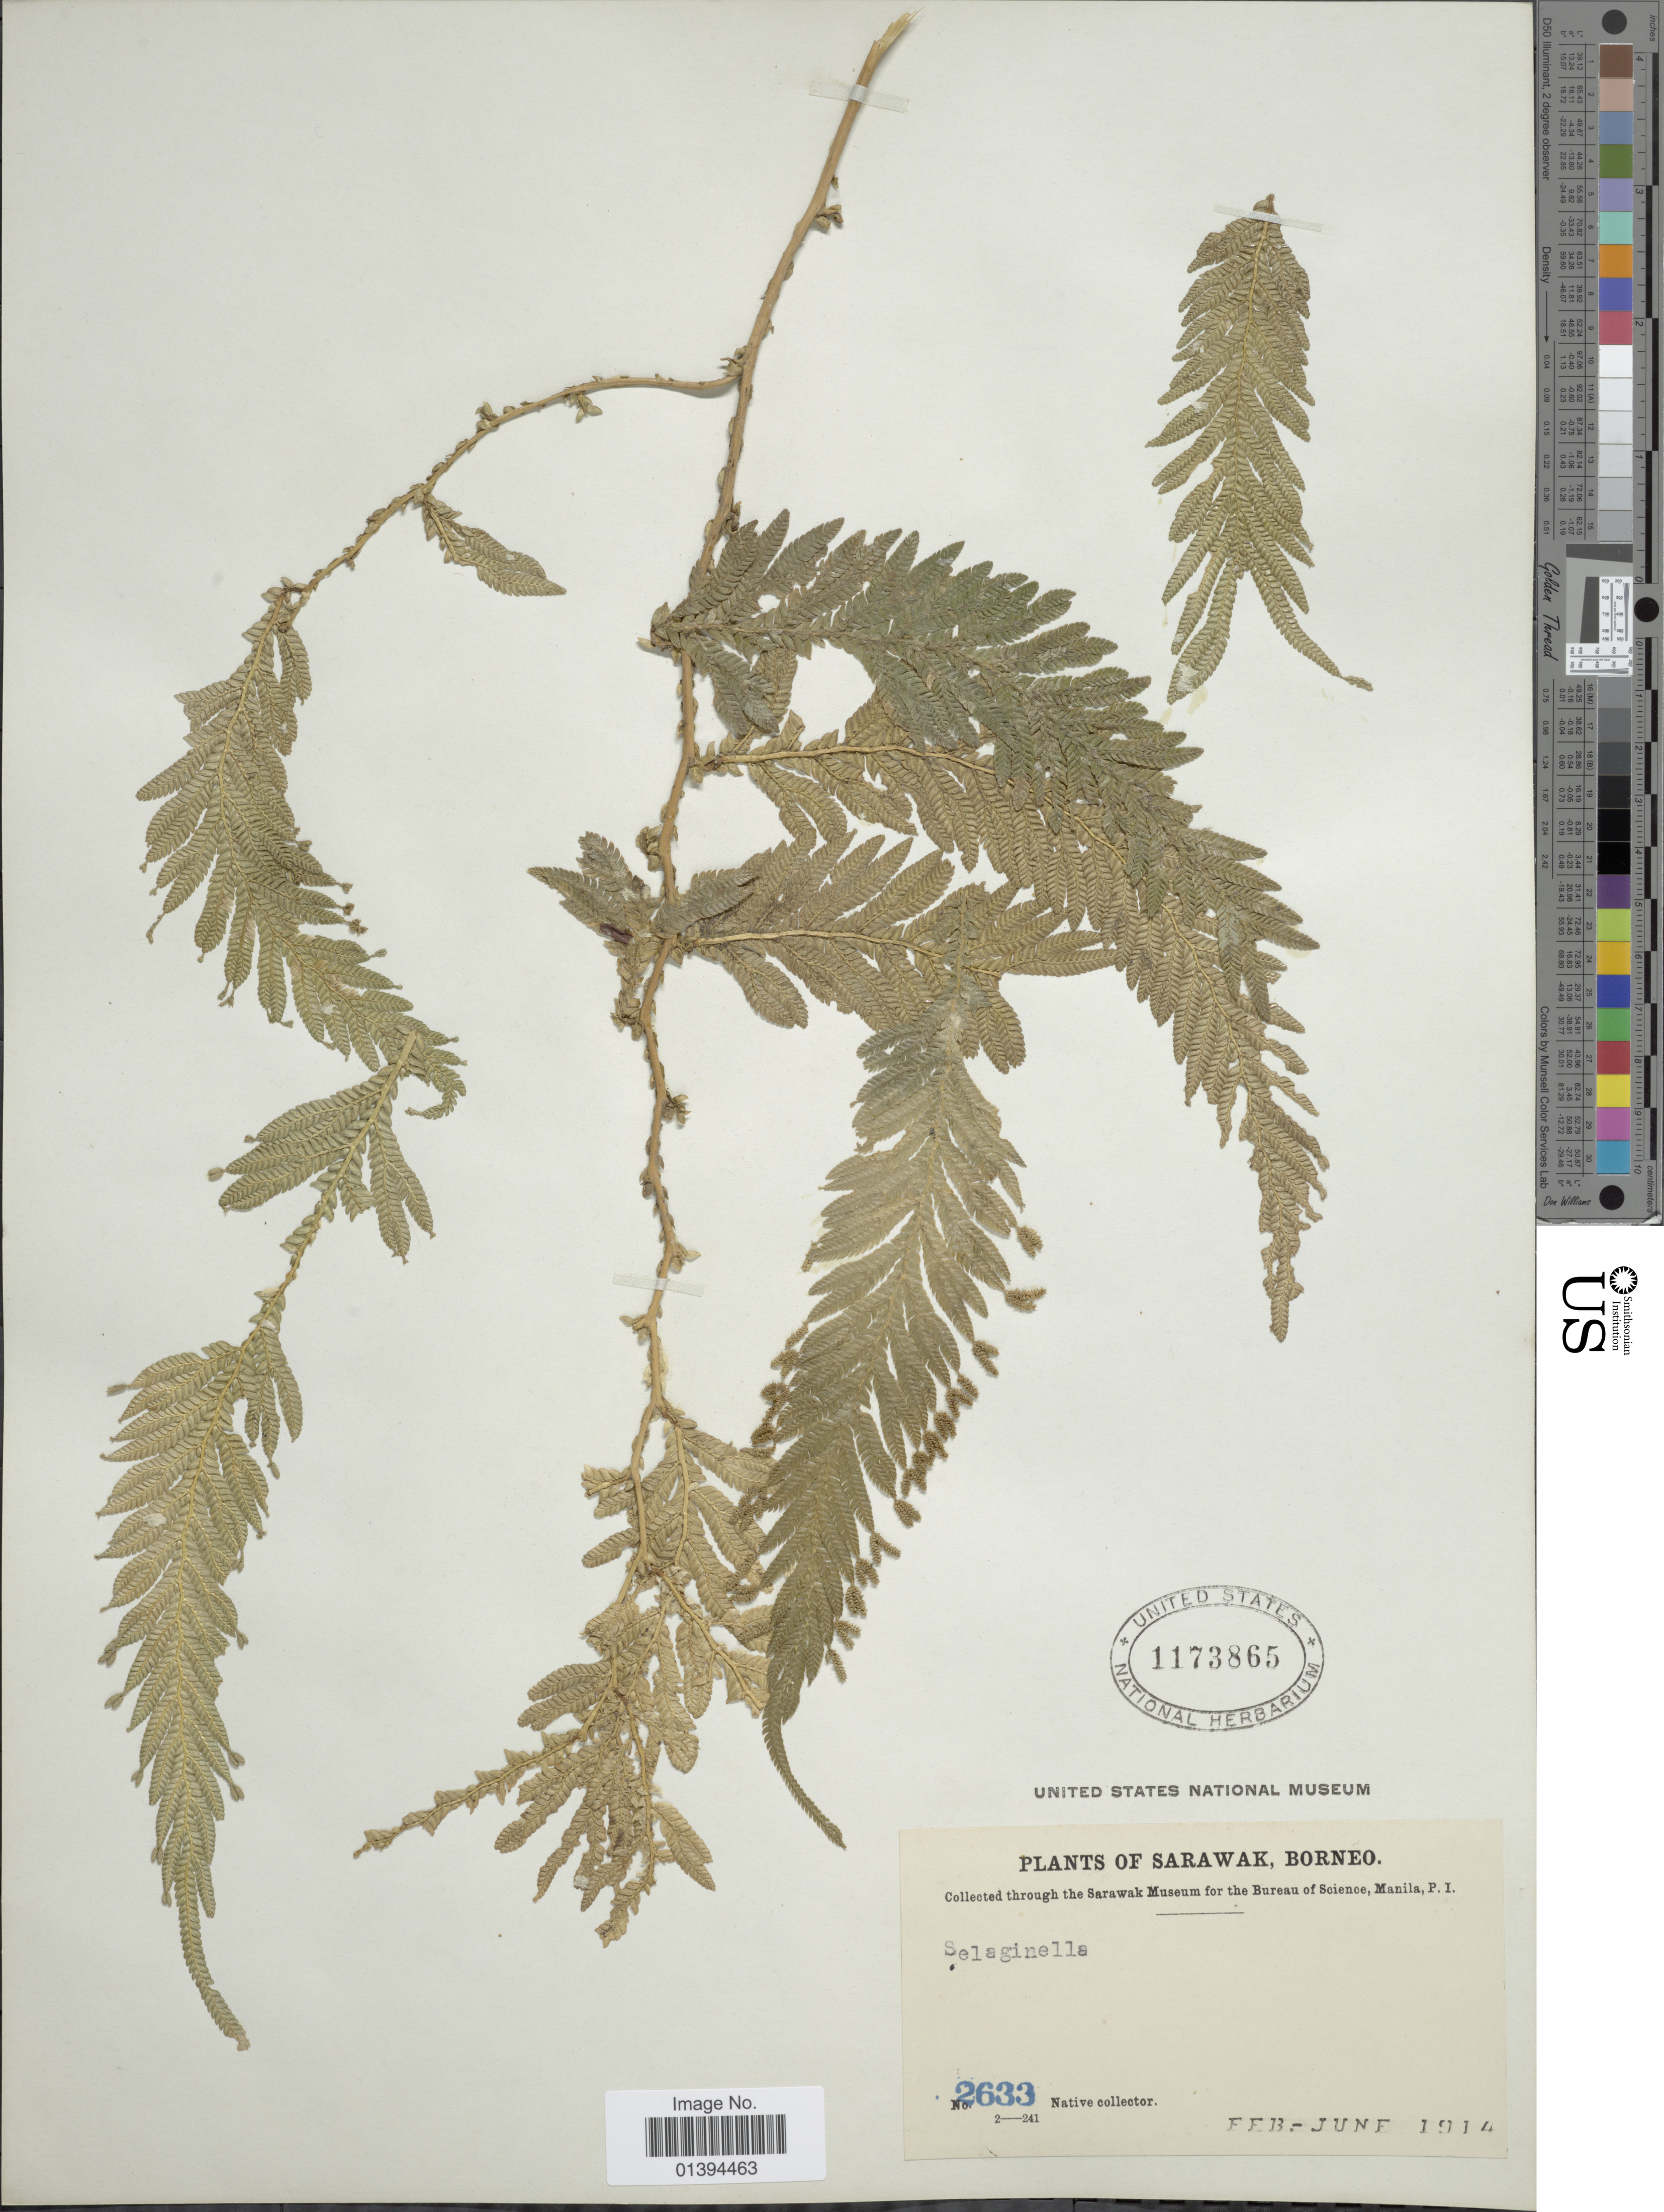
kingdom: Plantae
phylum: Tracheophyta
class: Lycopodiopsida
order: Selaginellales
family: Selaginellaceae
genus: Selaginella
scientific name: Selaginella sp.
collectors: Native collector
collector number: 2633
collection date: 1914-02/1914-06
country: Malaysia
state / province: Sarawak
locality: Borneo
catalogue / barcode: US 1173865